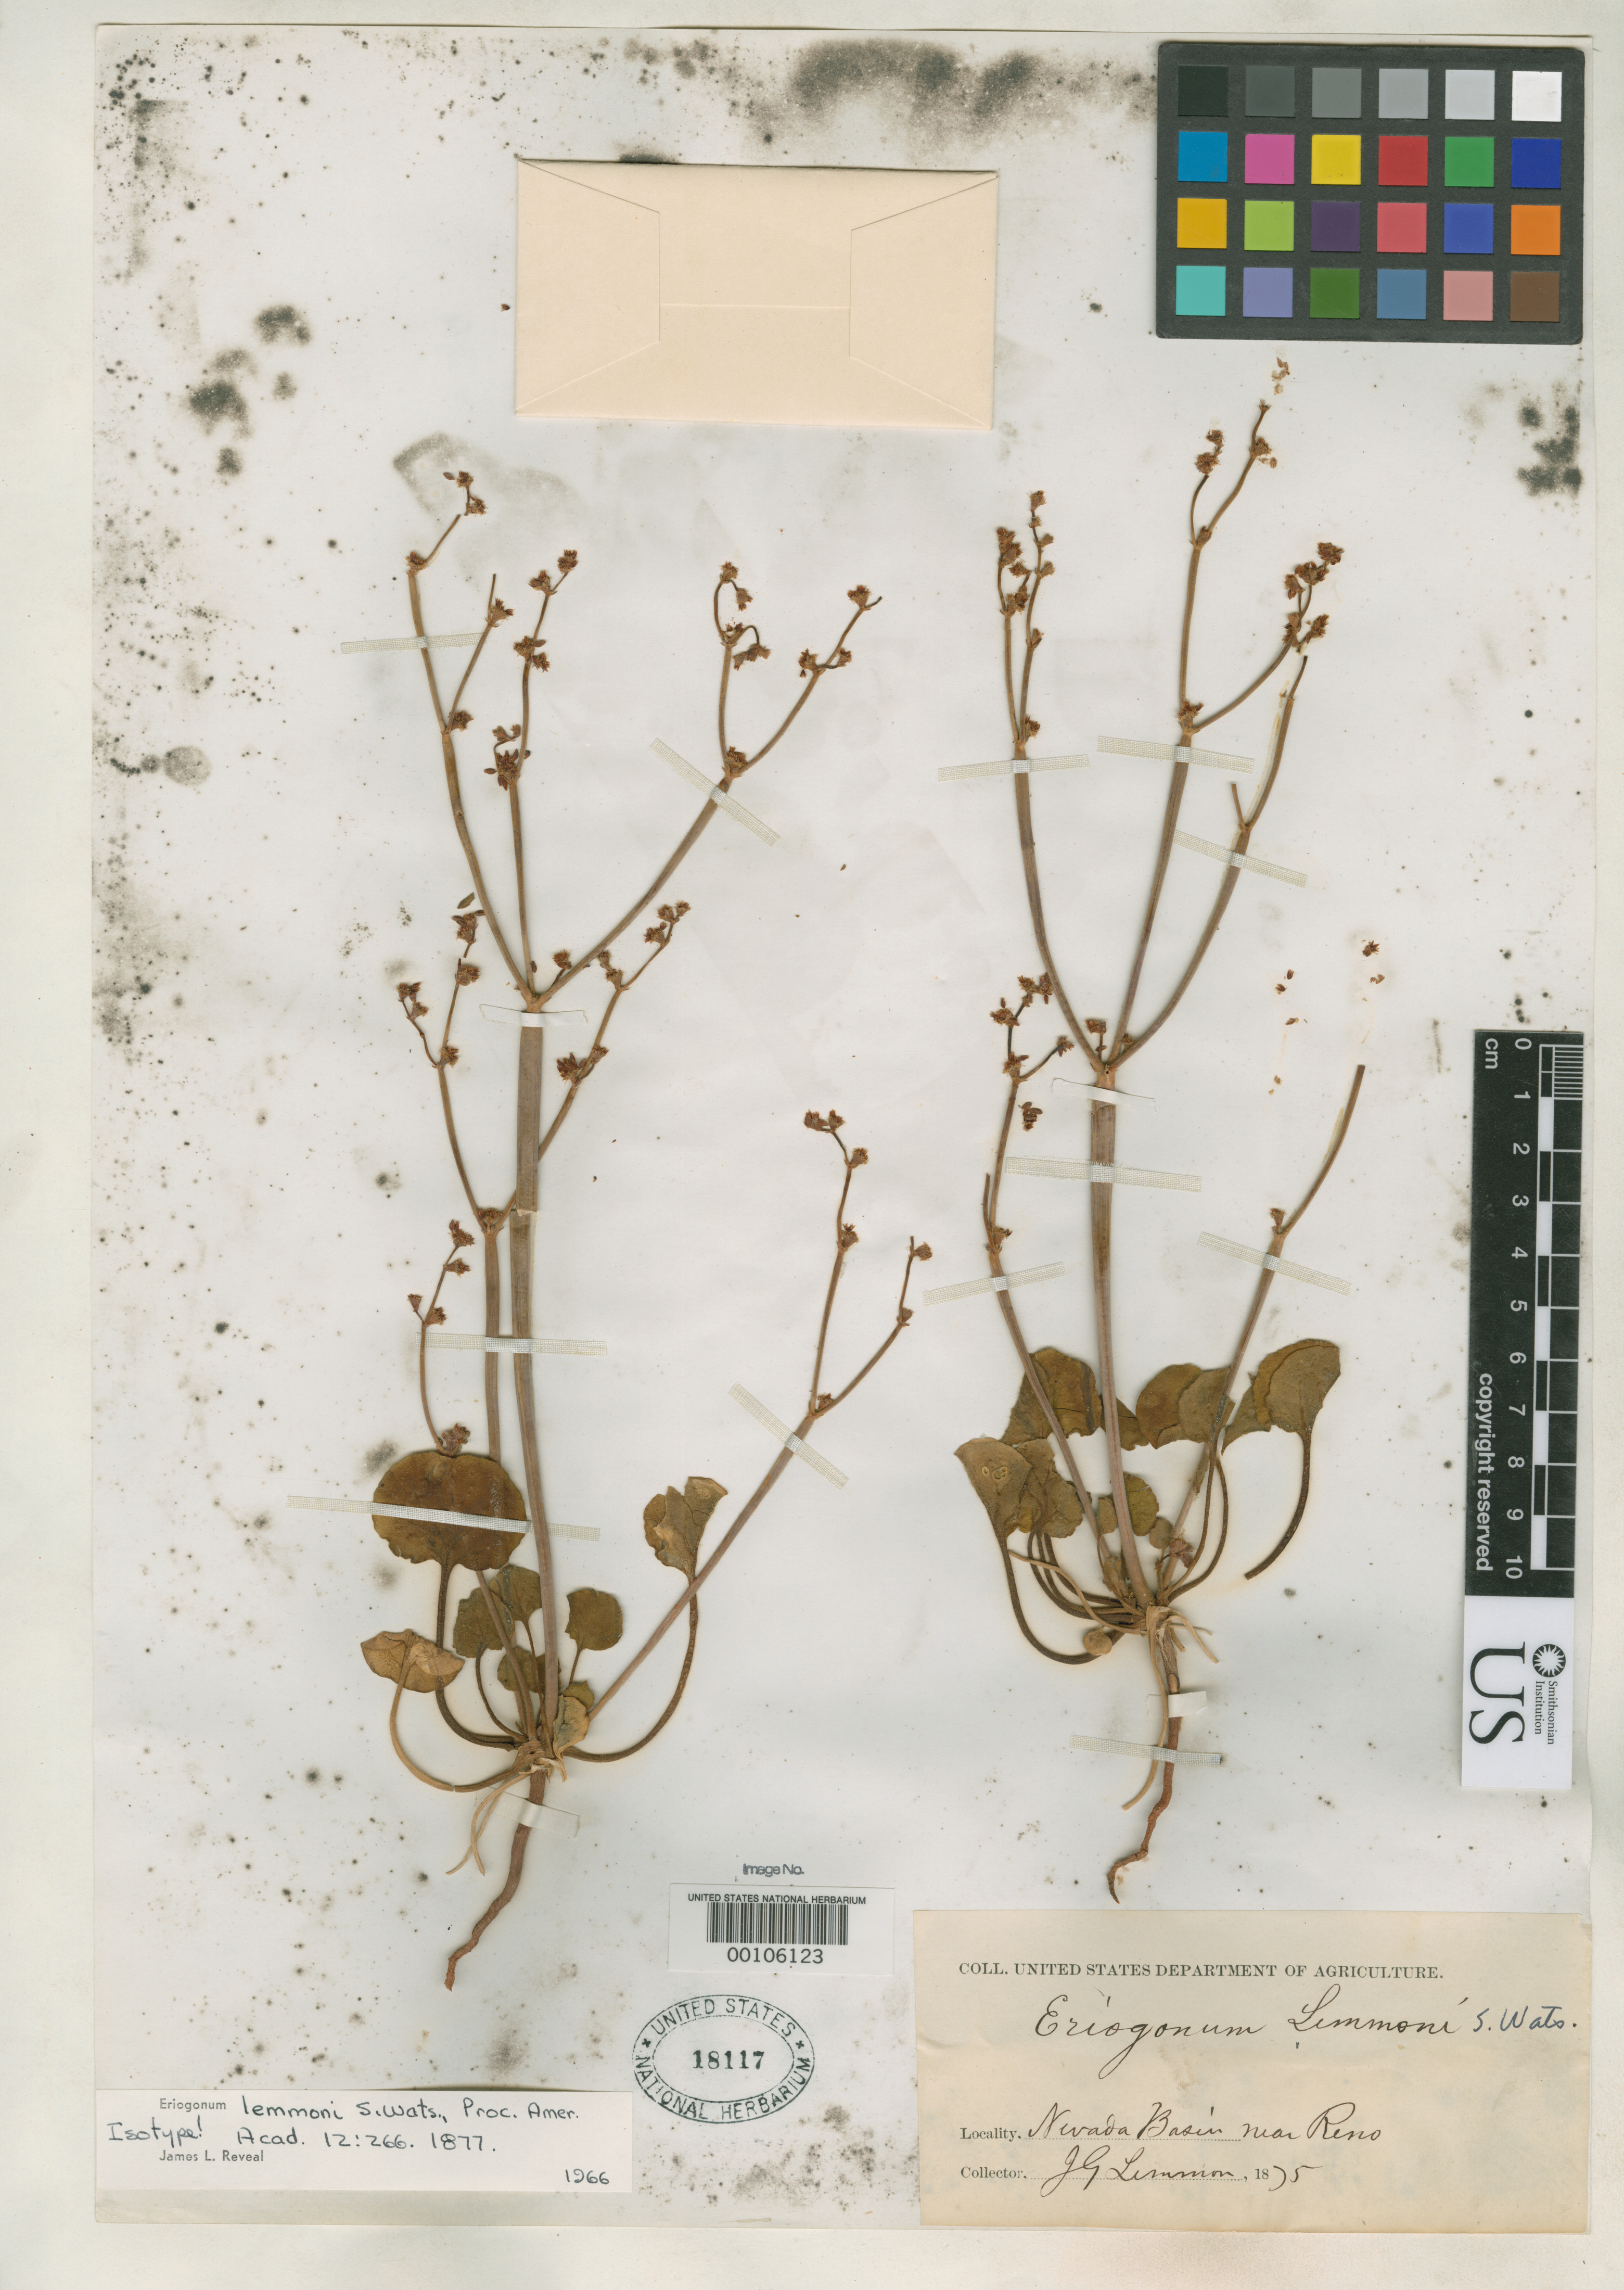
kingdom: Plantae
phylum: Tracheophyta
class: Magnoliopsida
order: Caryophyllales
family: Polygonaceae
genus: Eriogonum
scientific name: Eriogonum lemmonii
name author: S. Watson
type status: Isotype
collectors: J. G. Lemmon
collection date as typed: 1875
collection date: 1875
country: United States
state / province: Nevada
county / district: Washoe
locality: Nevada basin near Reno.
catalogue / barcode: US 18117